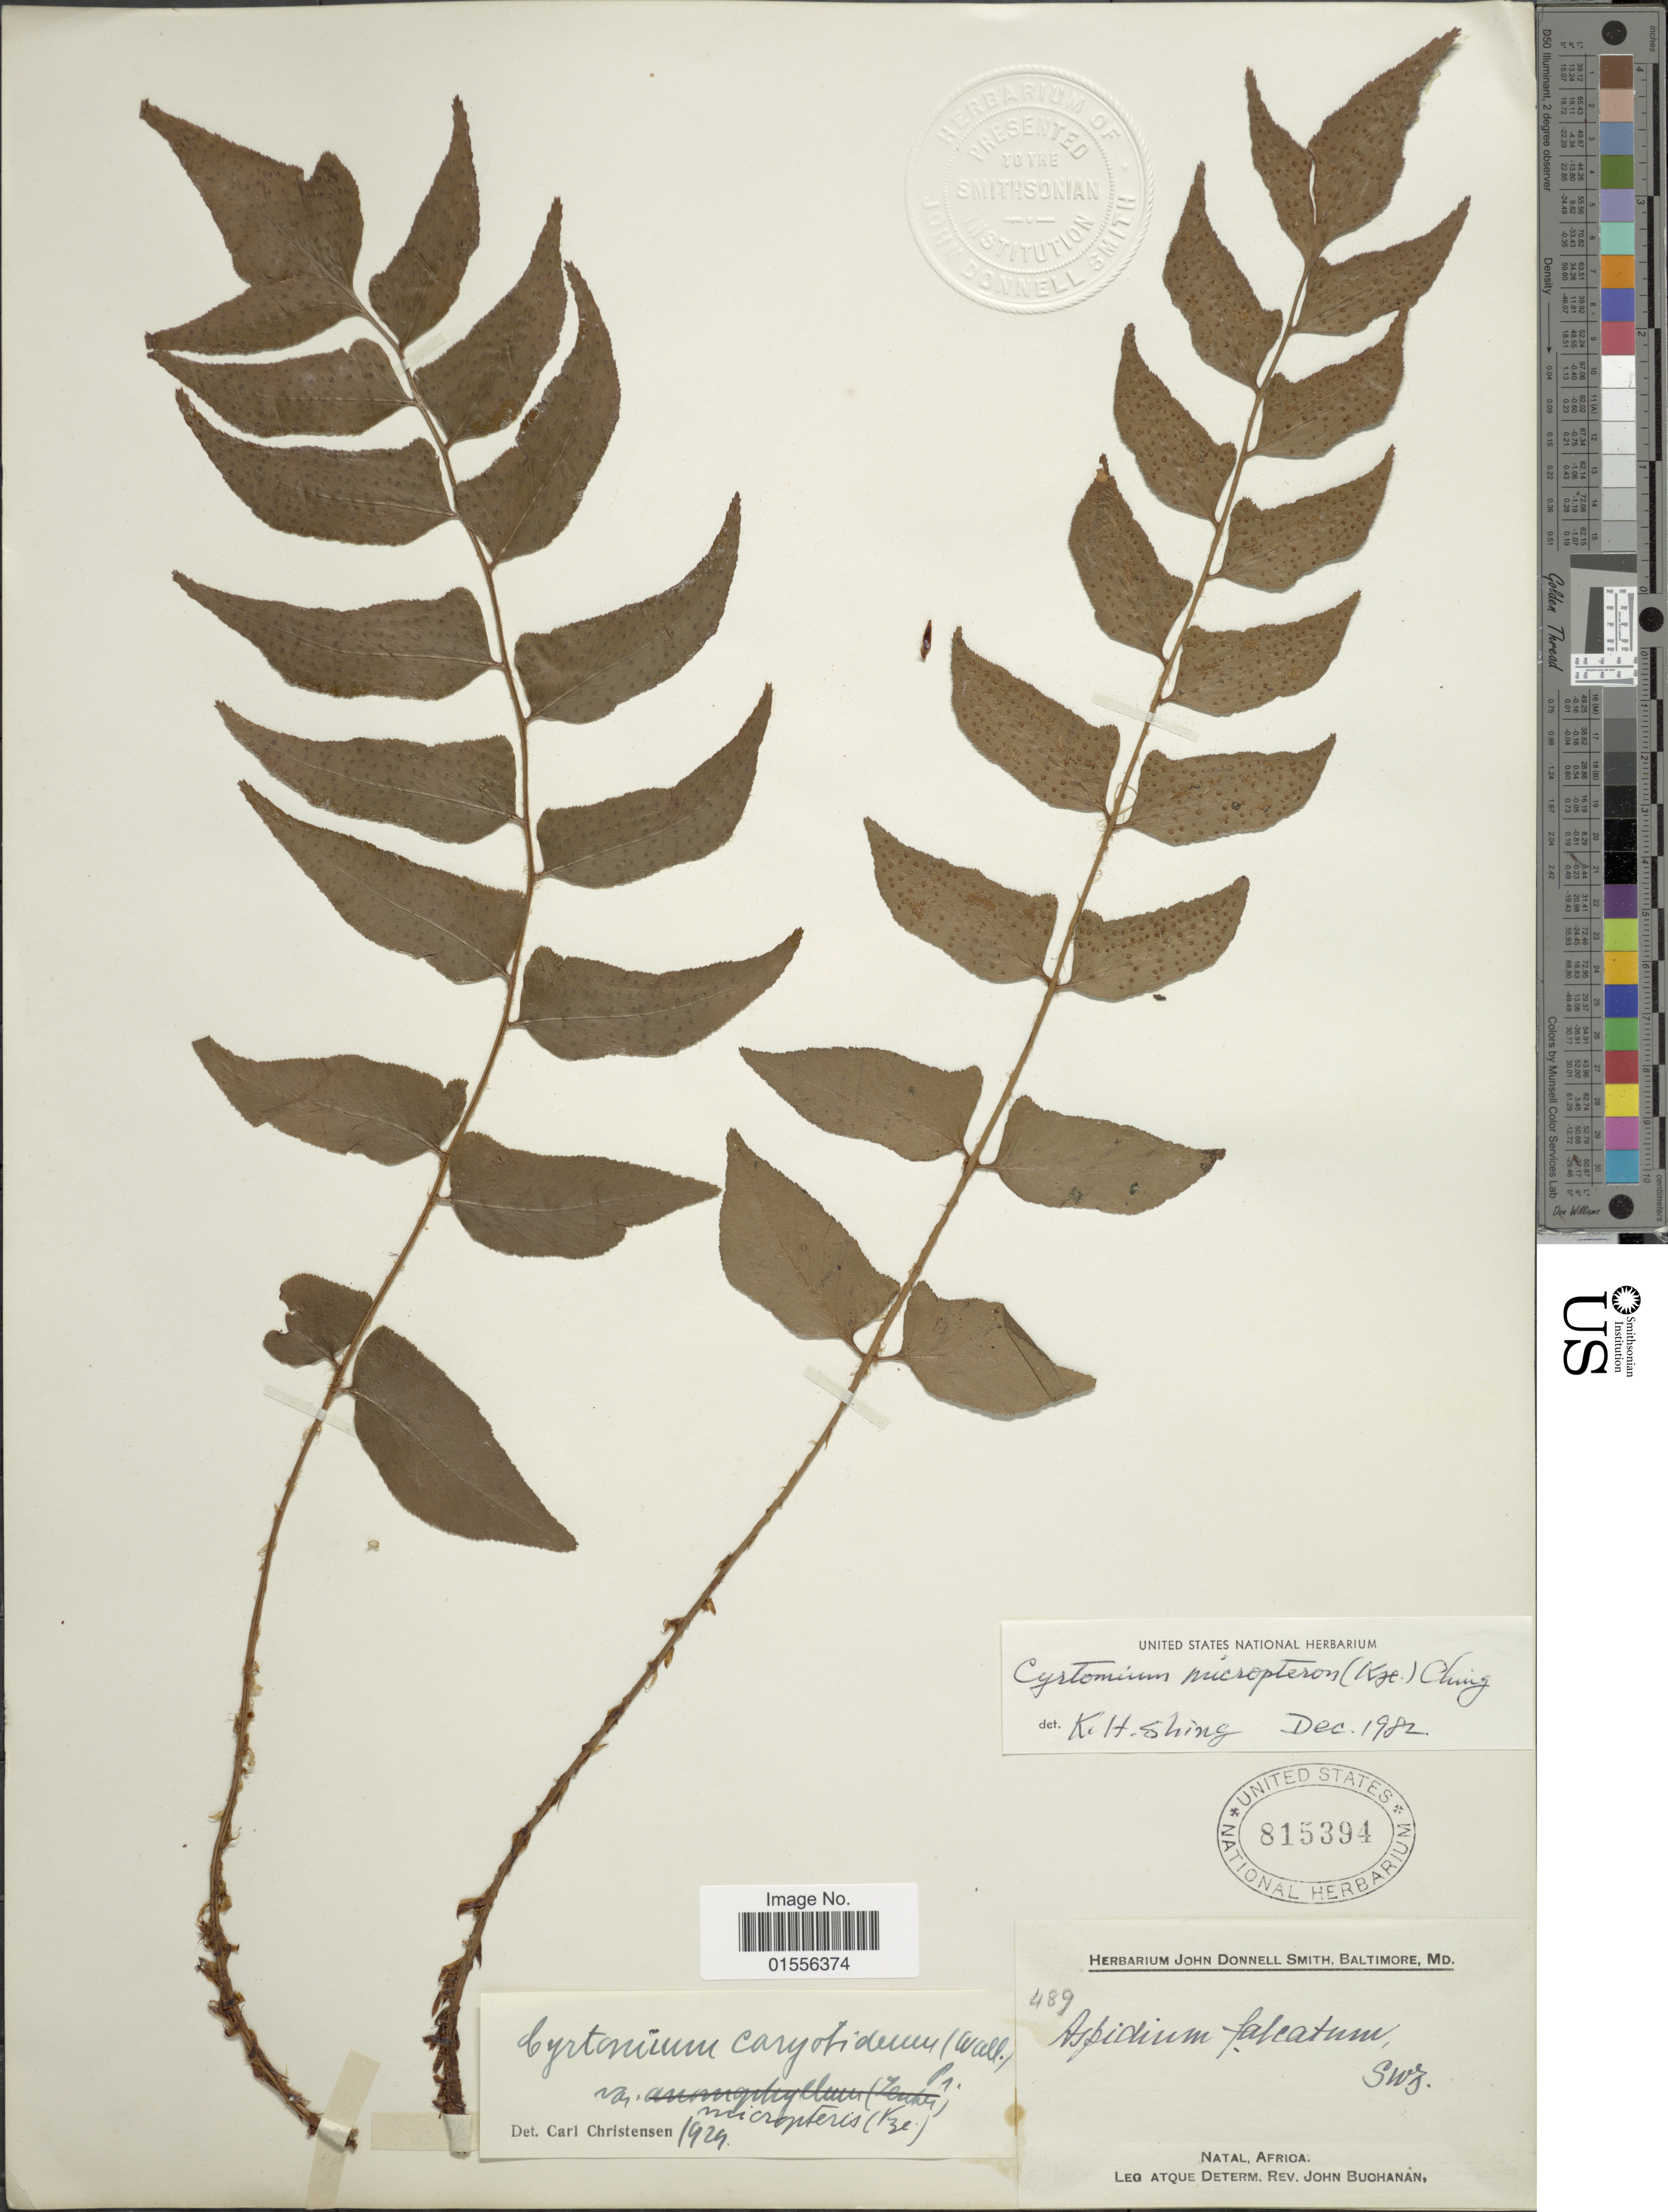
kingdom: Plantae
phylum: Tracheophyta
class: Polypodiopsida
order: Polypodiales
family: Dryopteridaceae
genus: Cyrtomium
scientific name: Cyrtomium micropterum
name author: (Kunze) Ching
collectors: J. Buchanan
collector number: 489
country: South Africa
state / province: KwaZulu-Natal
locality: Natal, Africa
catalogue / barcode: US 815394